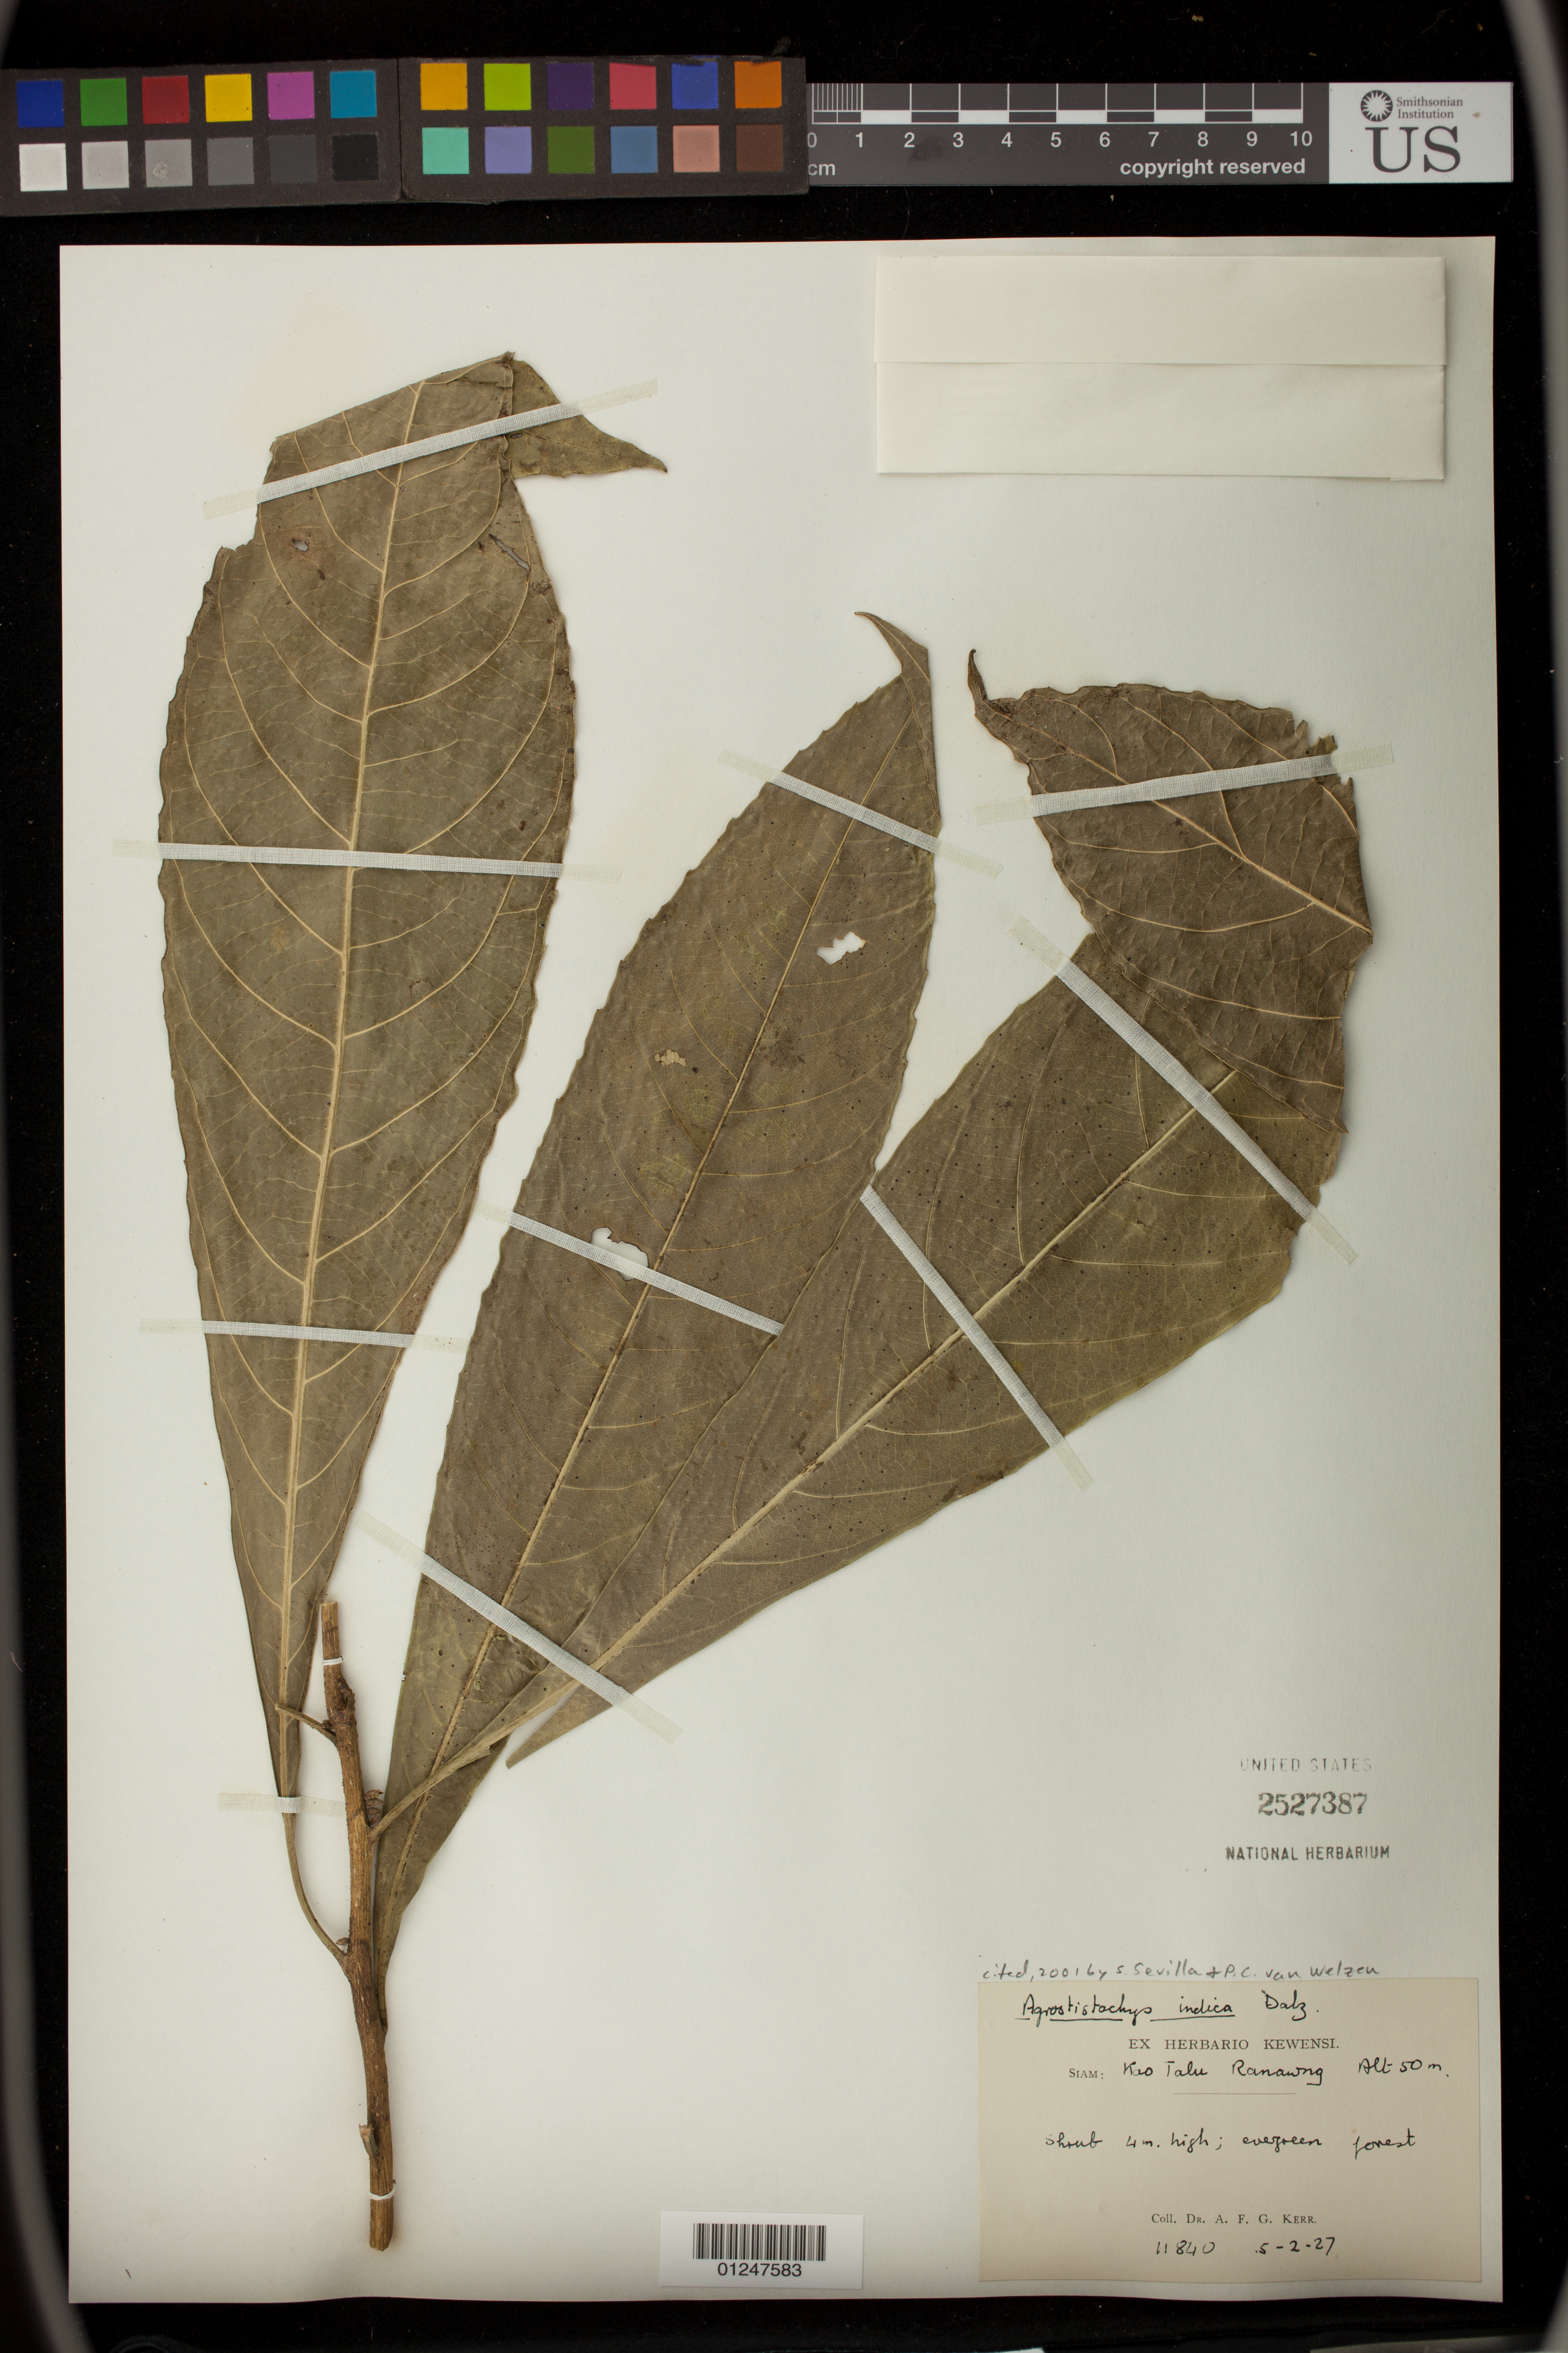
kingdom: Plantae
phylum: Tracheophyta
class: Magnoliopsida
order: Malpighiales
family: Euphorbiaceae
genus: Agrostistachys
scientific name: Agrostistachys indica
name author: Dalzell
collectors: A. F. G. Kerr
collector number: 11840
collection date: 1927-02-05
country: Thailand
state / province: Phattalung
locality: Kao Talu, Ranawng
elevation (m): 50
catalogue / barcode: US 2527387